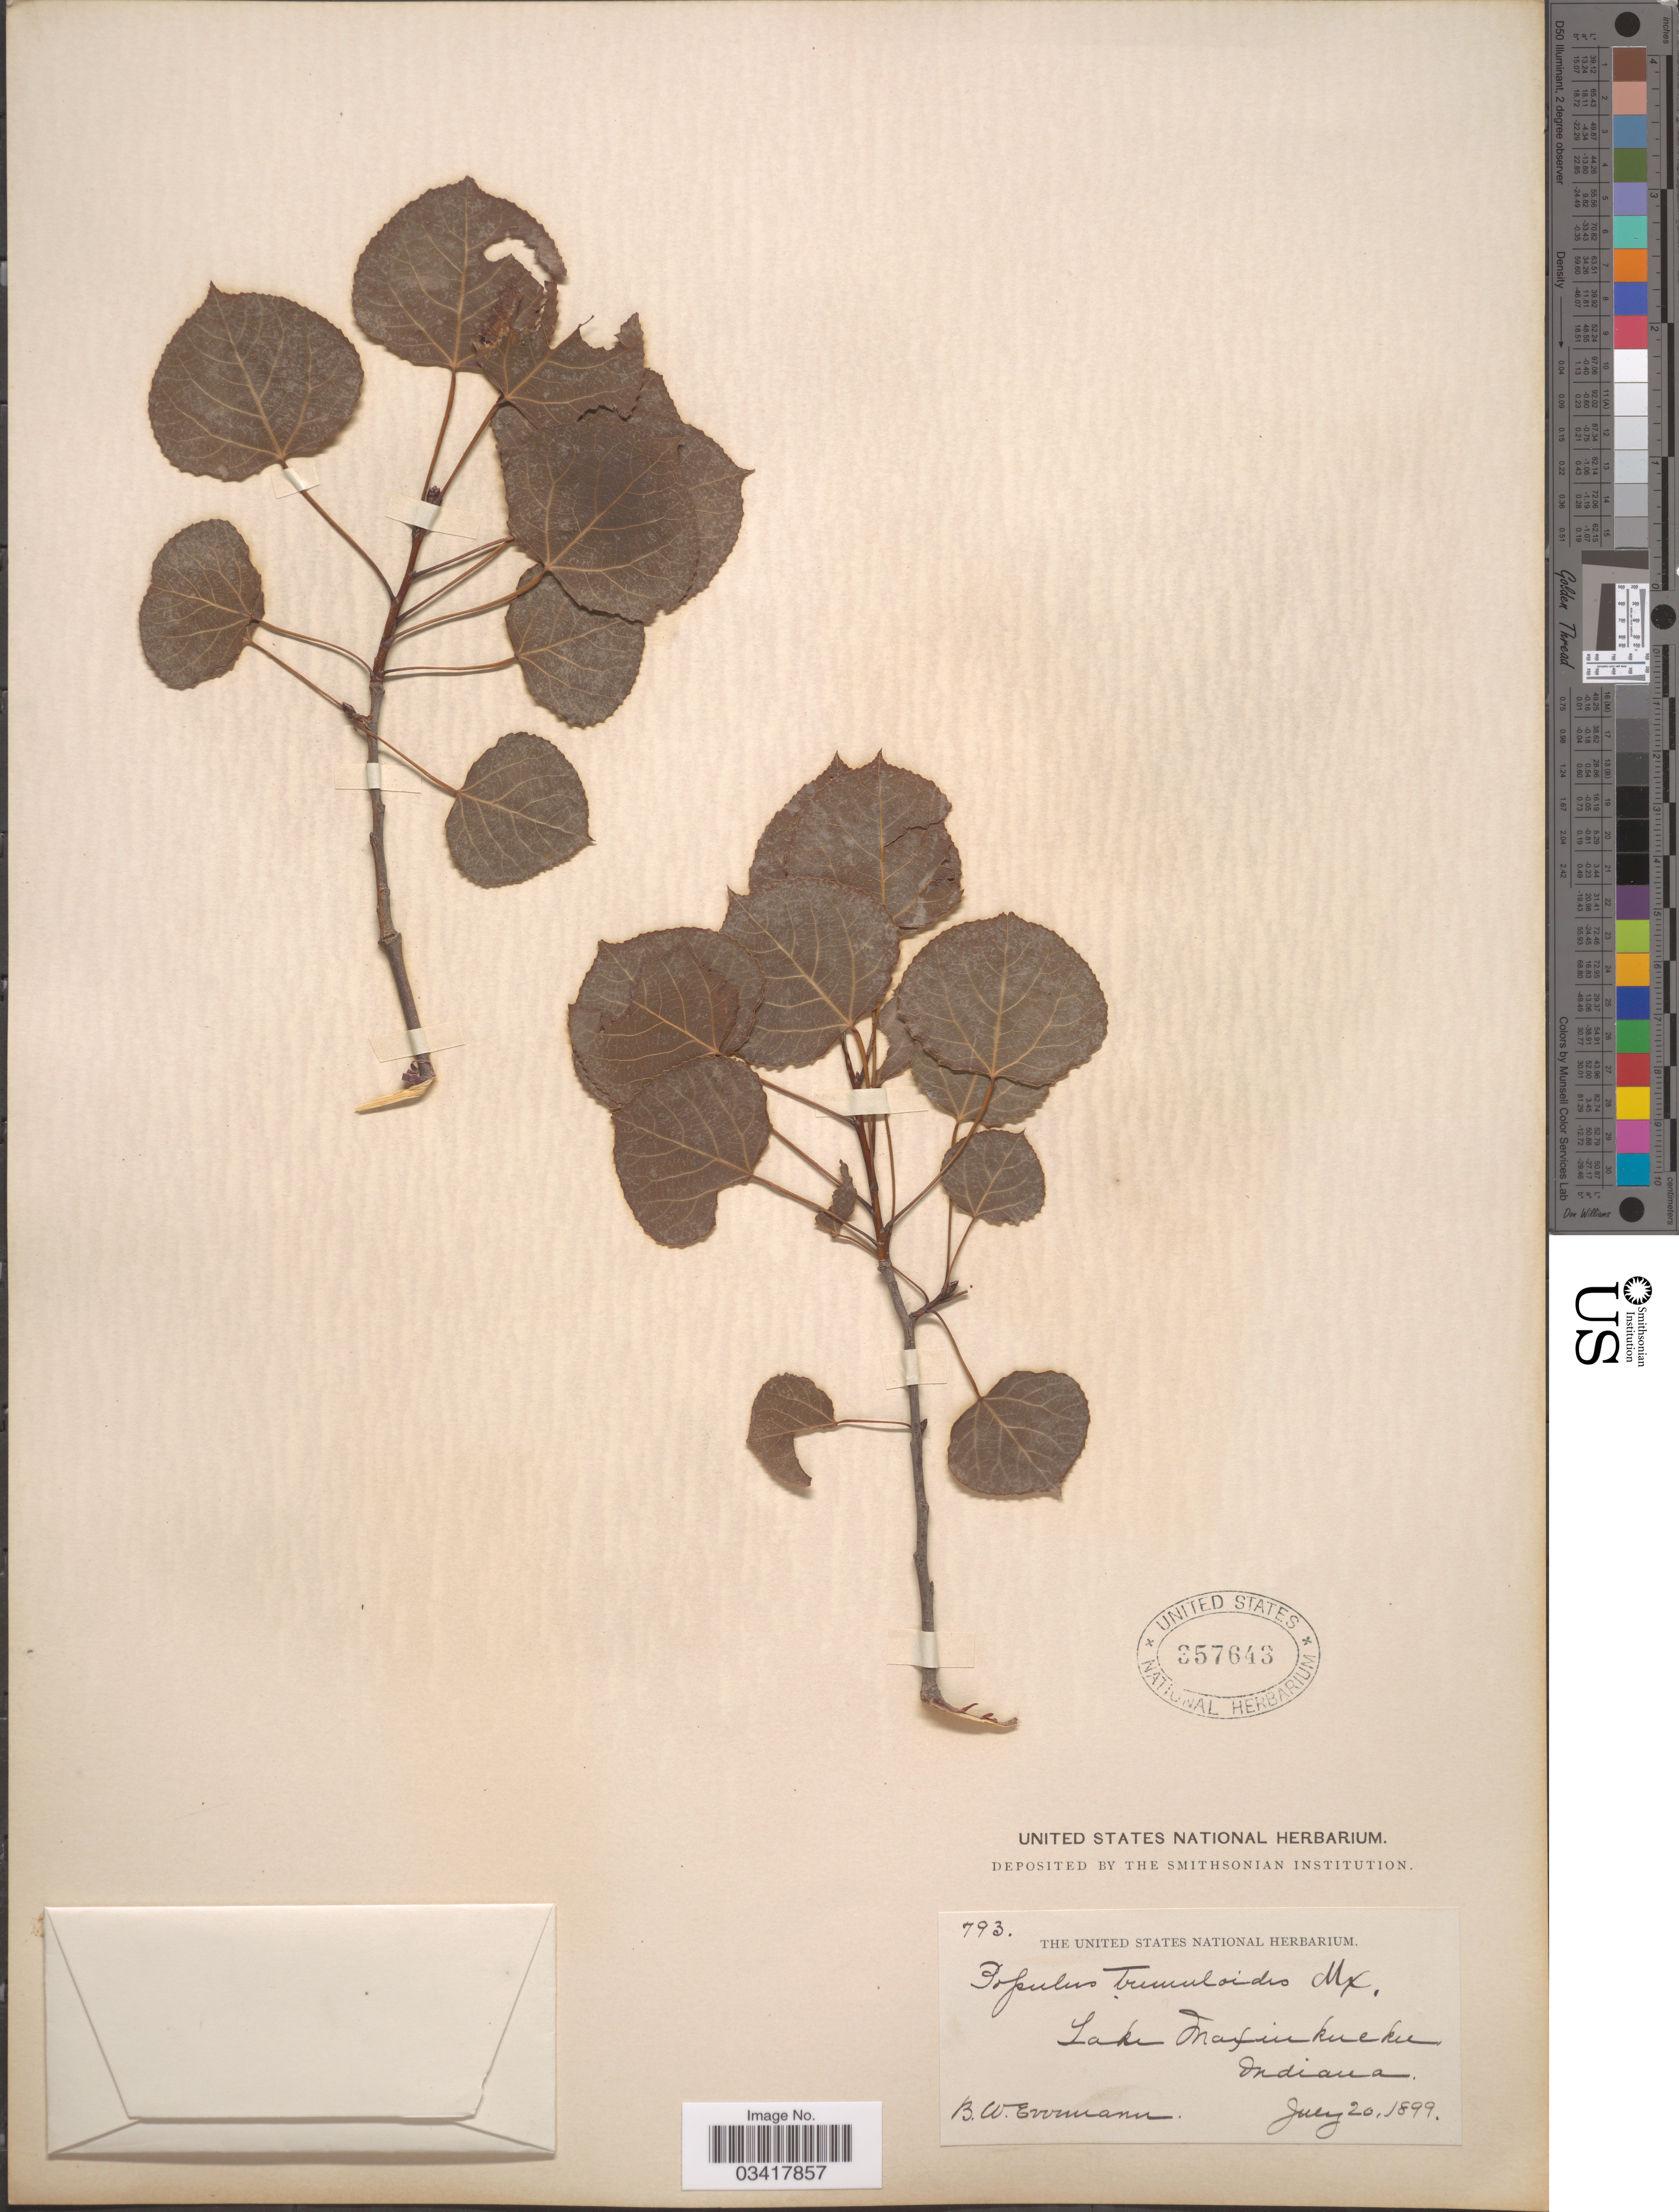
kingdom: Plantae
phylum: Tracheophyta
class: Magnoliopsida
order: Malpighiales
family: Salicaceae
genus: Populus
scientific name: Populus tremuloides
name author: Michx.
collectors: B. W. Evermann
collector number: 793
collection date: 1899-07-20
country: United States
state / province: Indiana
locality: Lake Maxinkuckee.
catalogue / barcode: US 357643